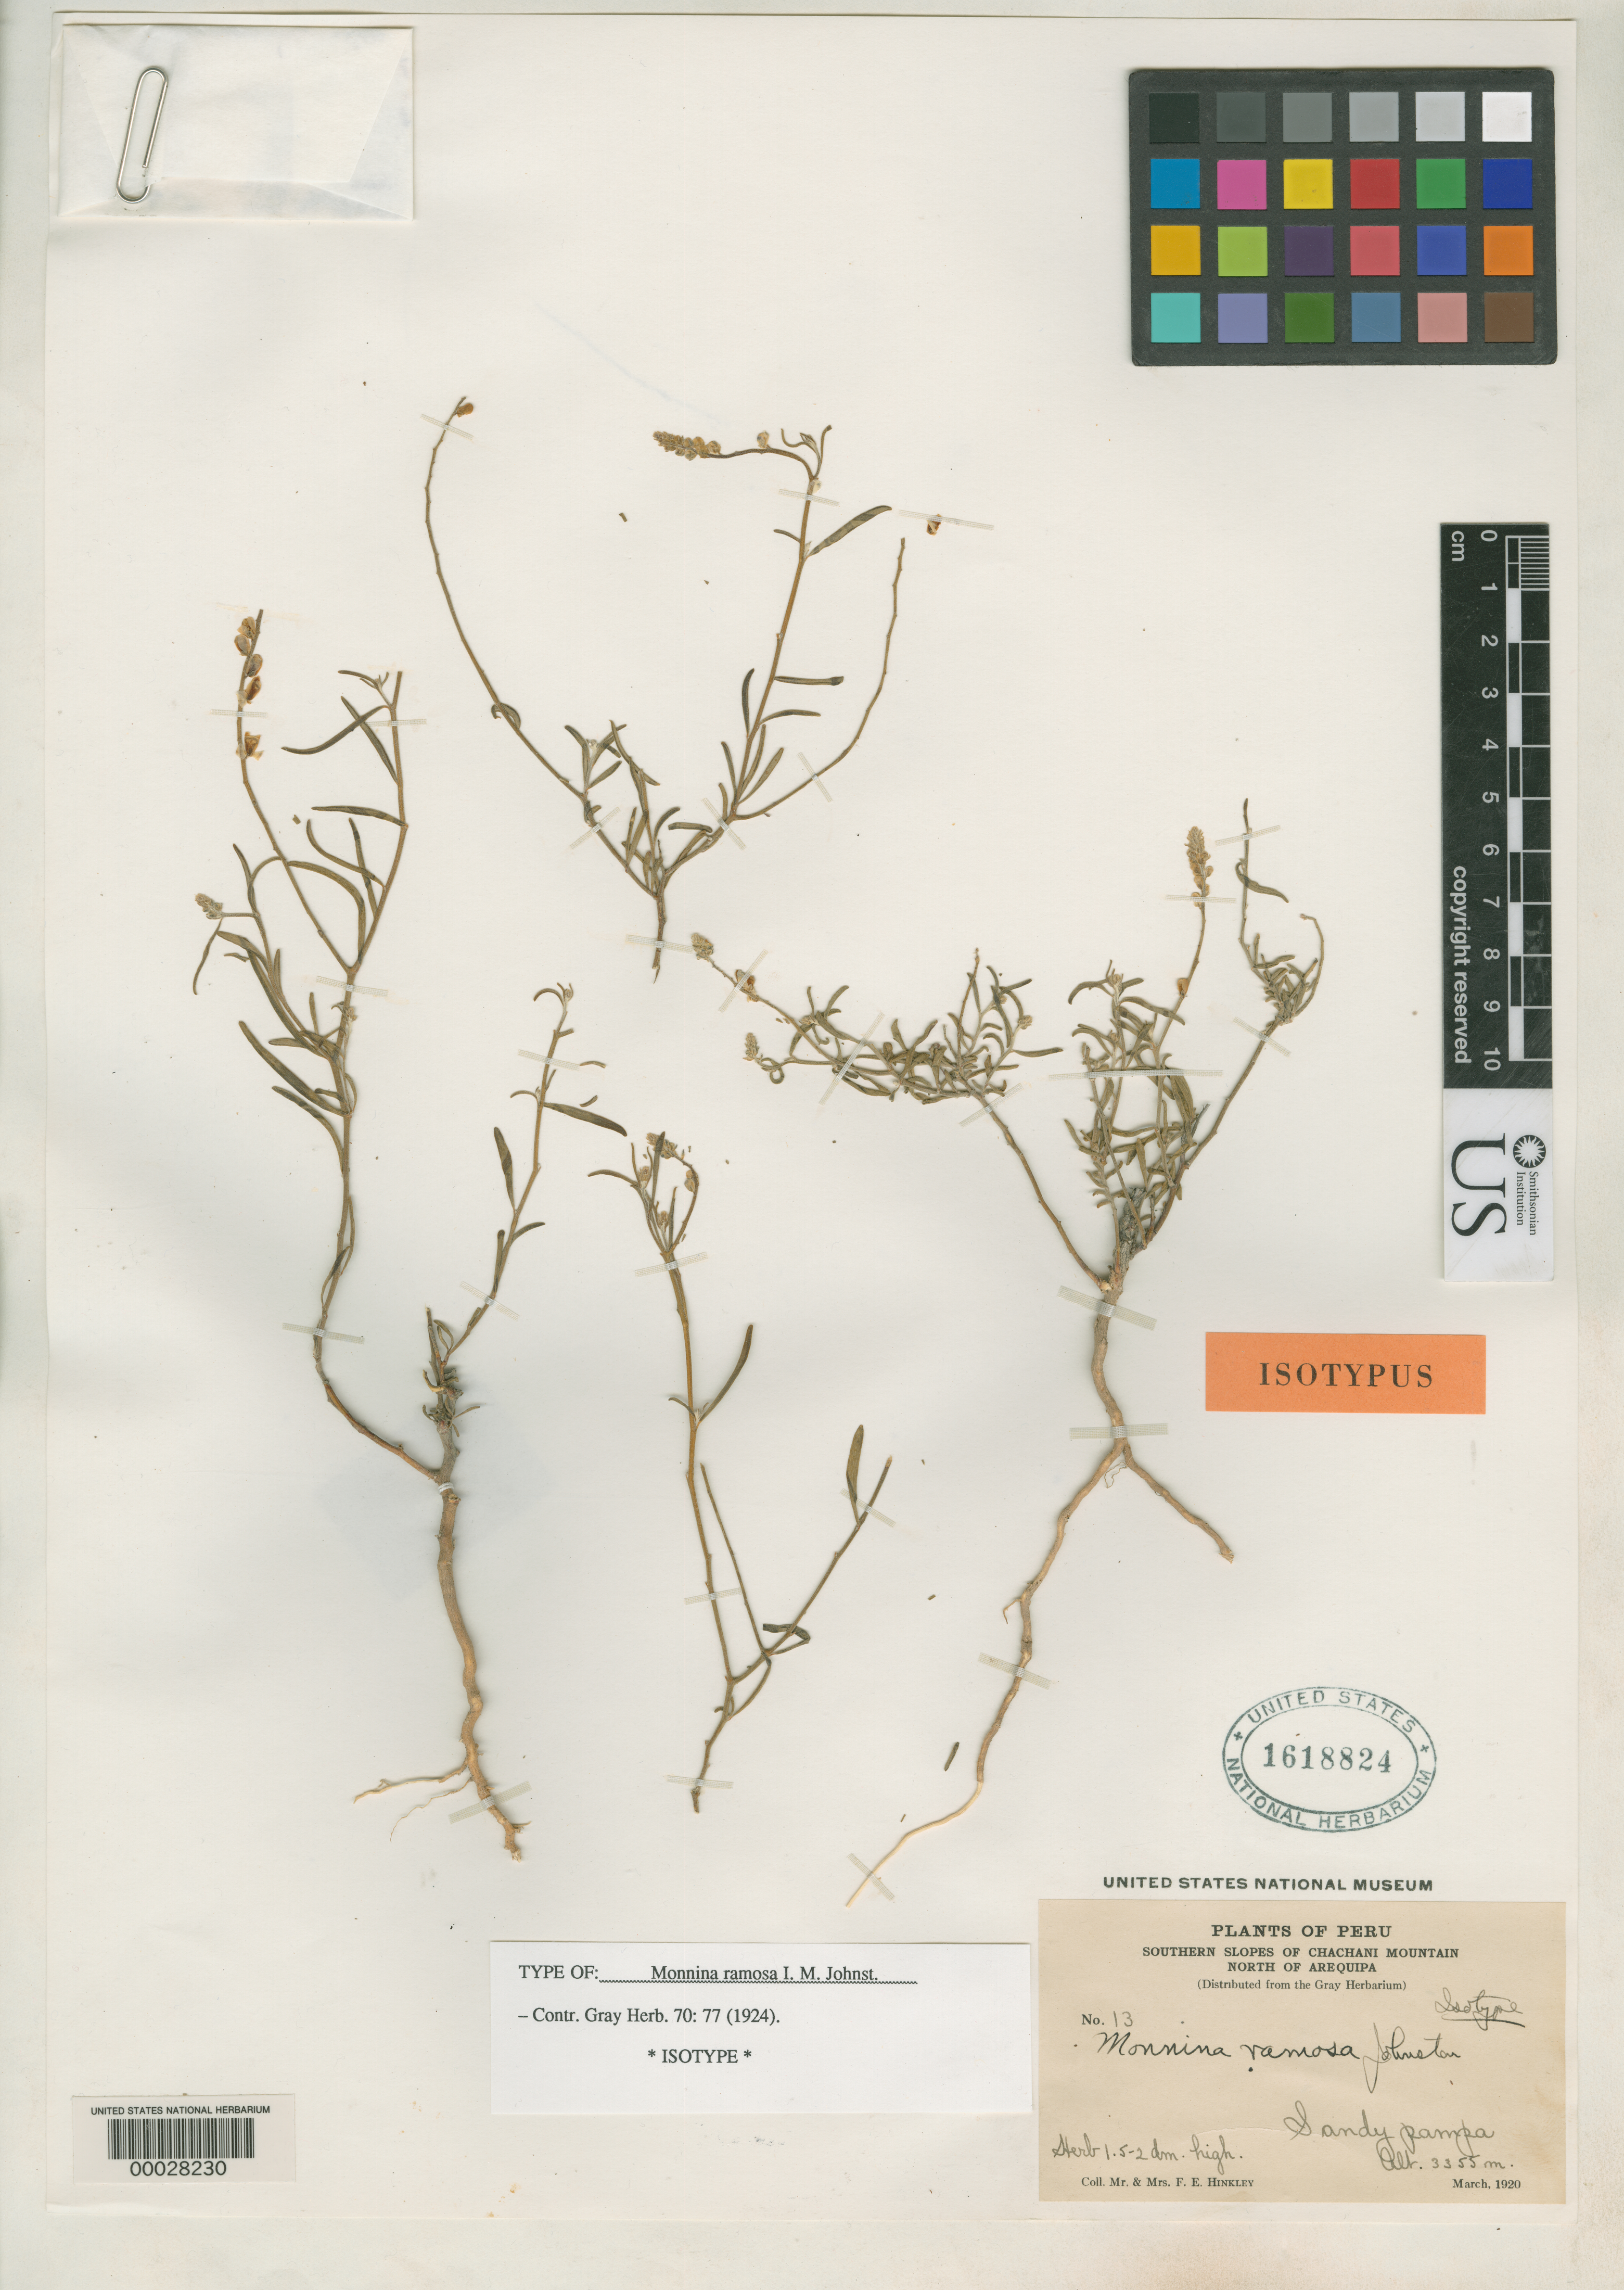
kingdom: Plantae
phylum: Tracheophyta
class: Magnoliopsida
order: Fabales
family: Polygalaceae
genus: Monnina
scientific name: Monnina ramosa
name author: I.M. Johnst.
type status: Isotype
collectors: F. Hinkley & Hinkley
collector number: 13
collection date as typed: Mar 1920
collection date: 1920-03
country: Peru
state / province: San Martín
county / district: Mariscal Cáceres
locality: Rio Huallaga, margen Derecha del; Balsa Probana; dtto. Tocache Nuevo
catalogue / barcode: US 1618824